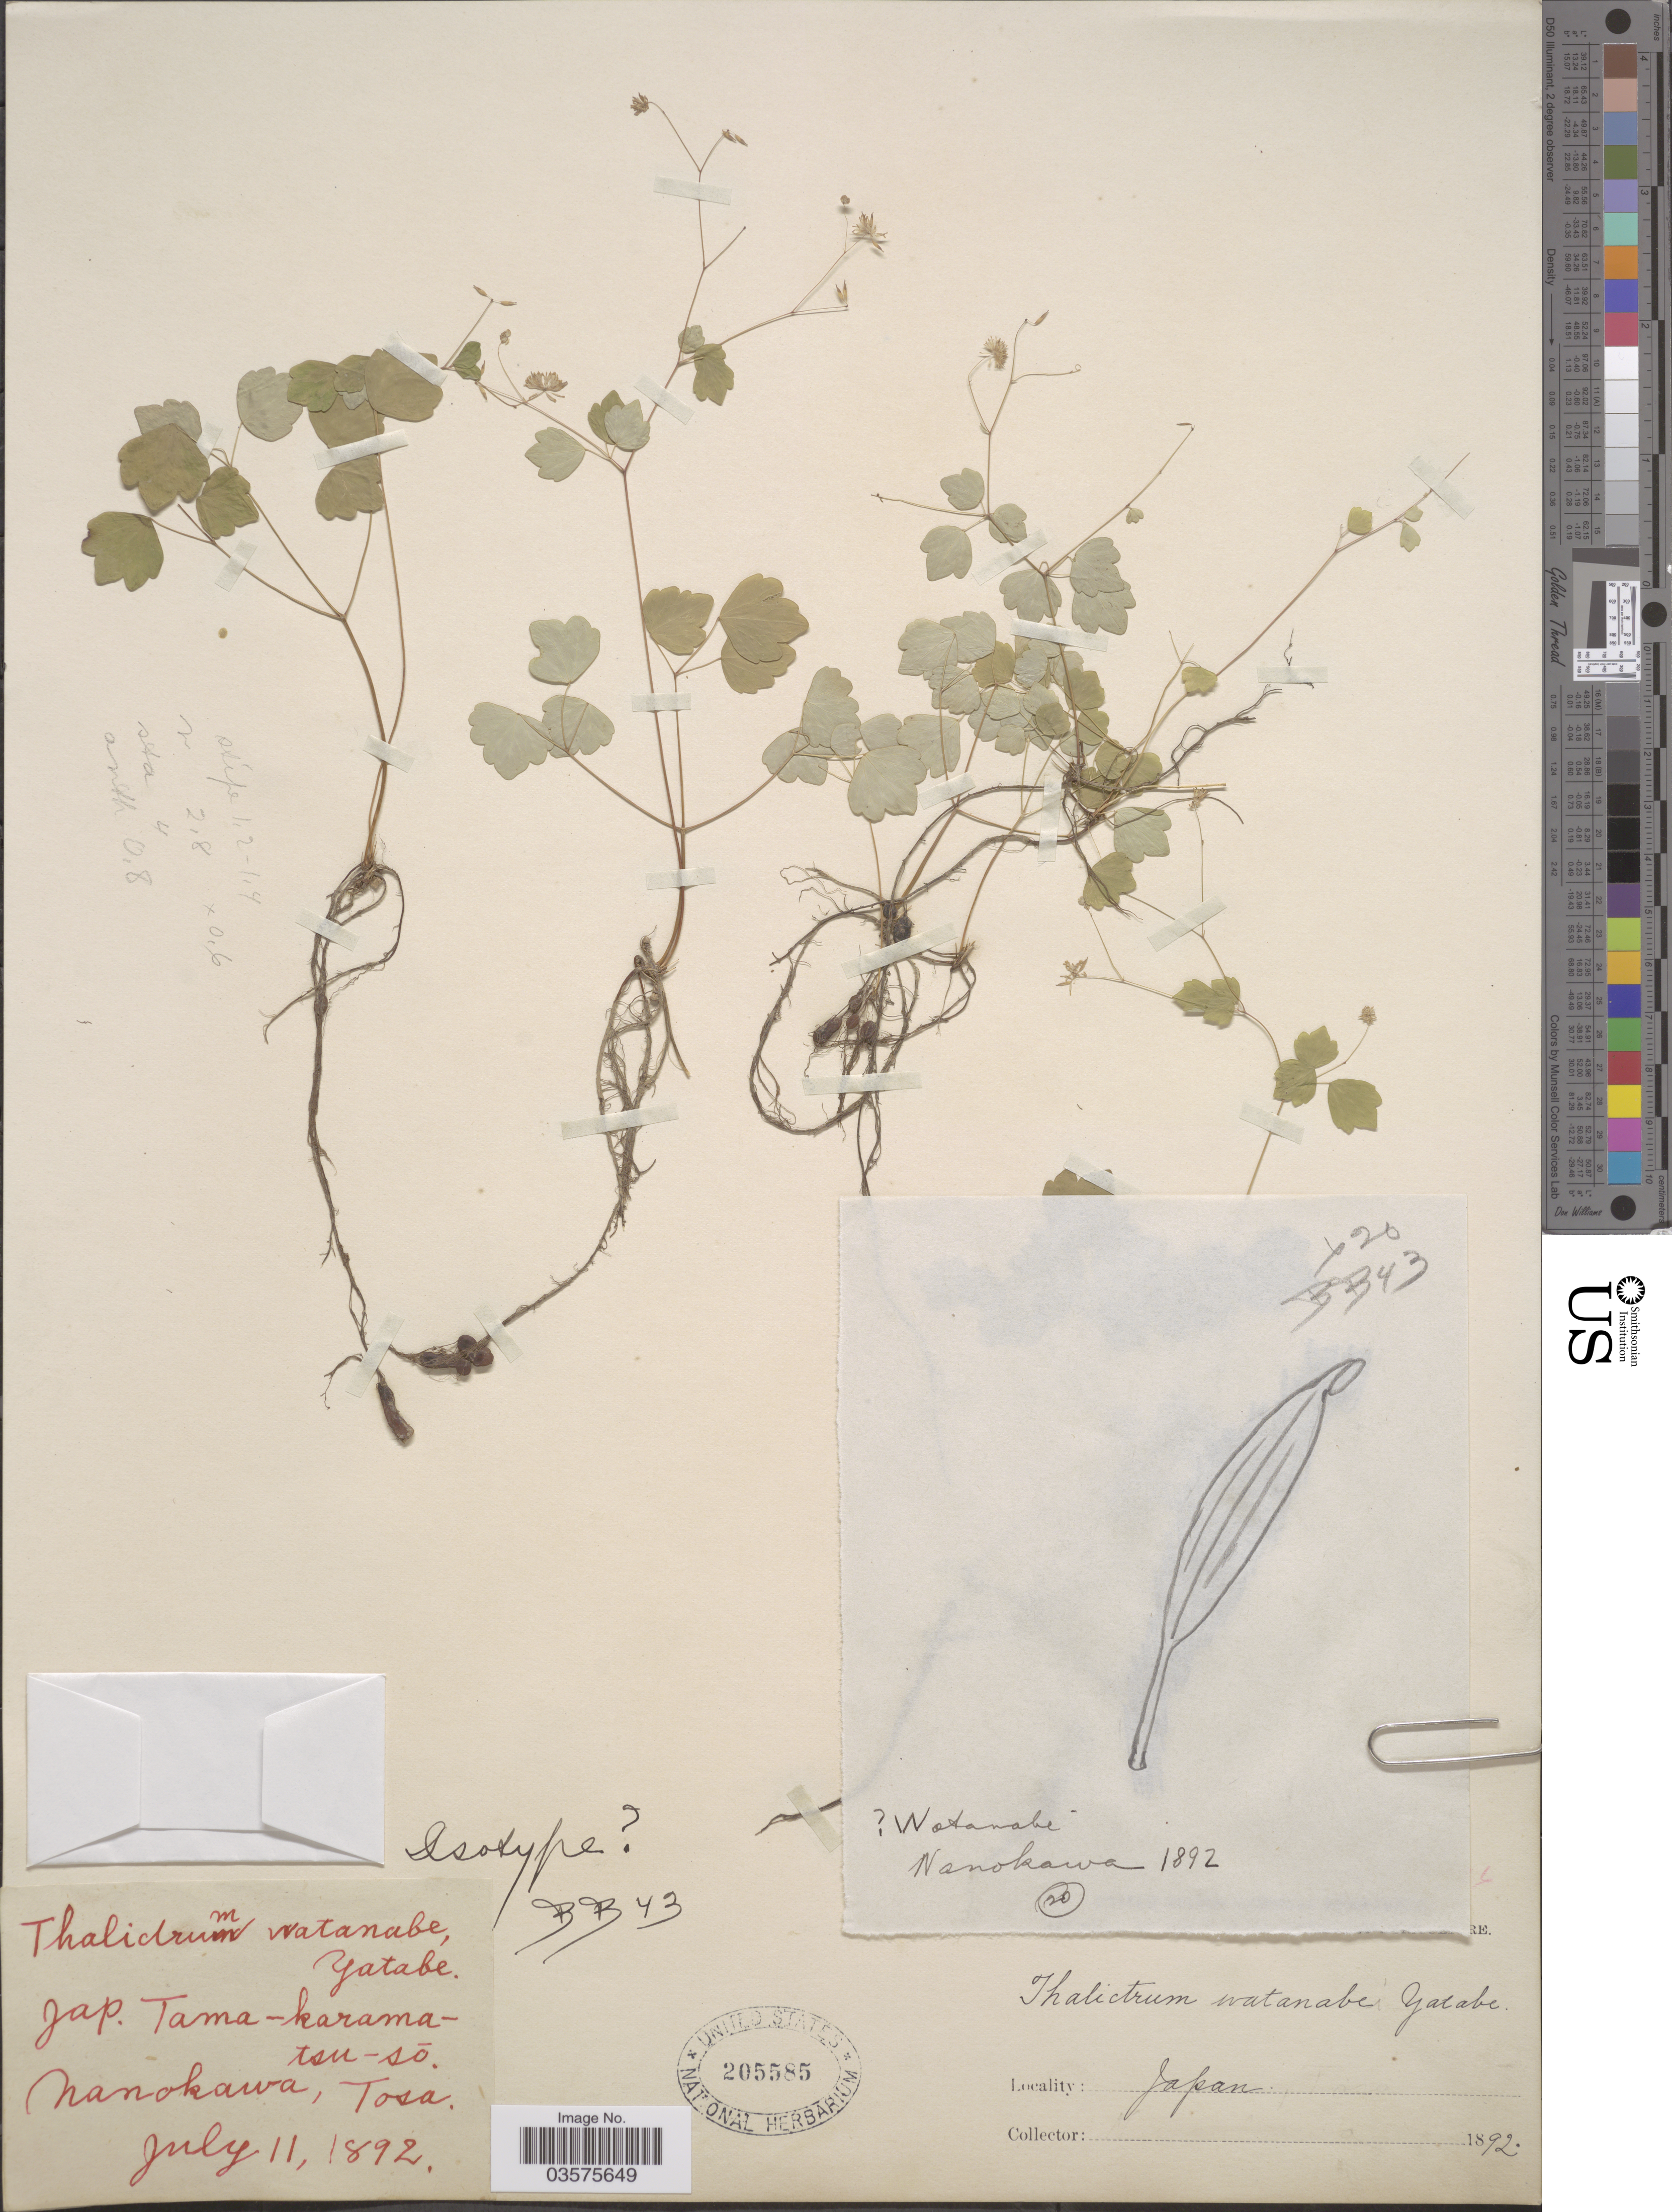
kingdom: Plantae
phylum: Tracheophyta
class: Magnoliopsida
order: Ranunculales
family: Ranunculaceae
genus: Thalictrum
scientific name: Thalictrum watanabei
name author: Yatabe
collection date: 1892-07-11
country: Japan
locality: Nanokawa, Tosa.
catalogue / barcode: US 205585